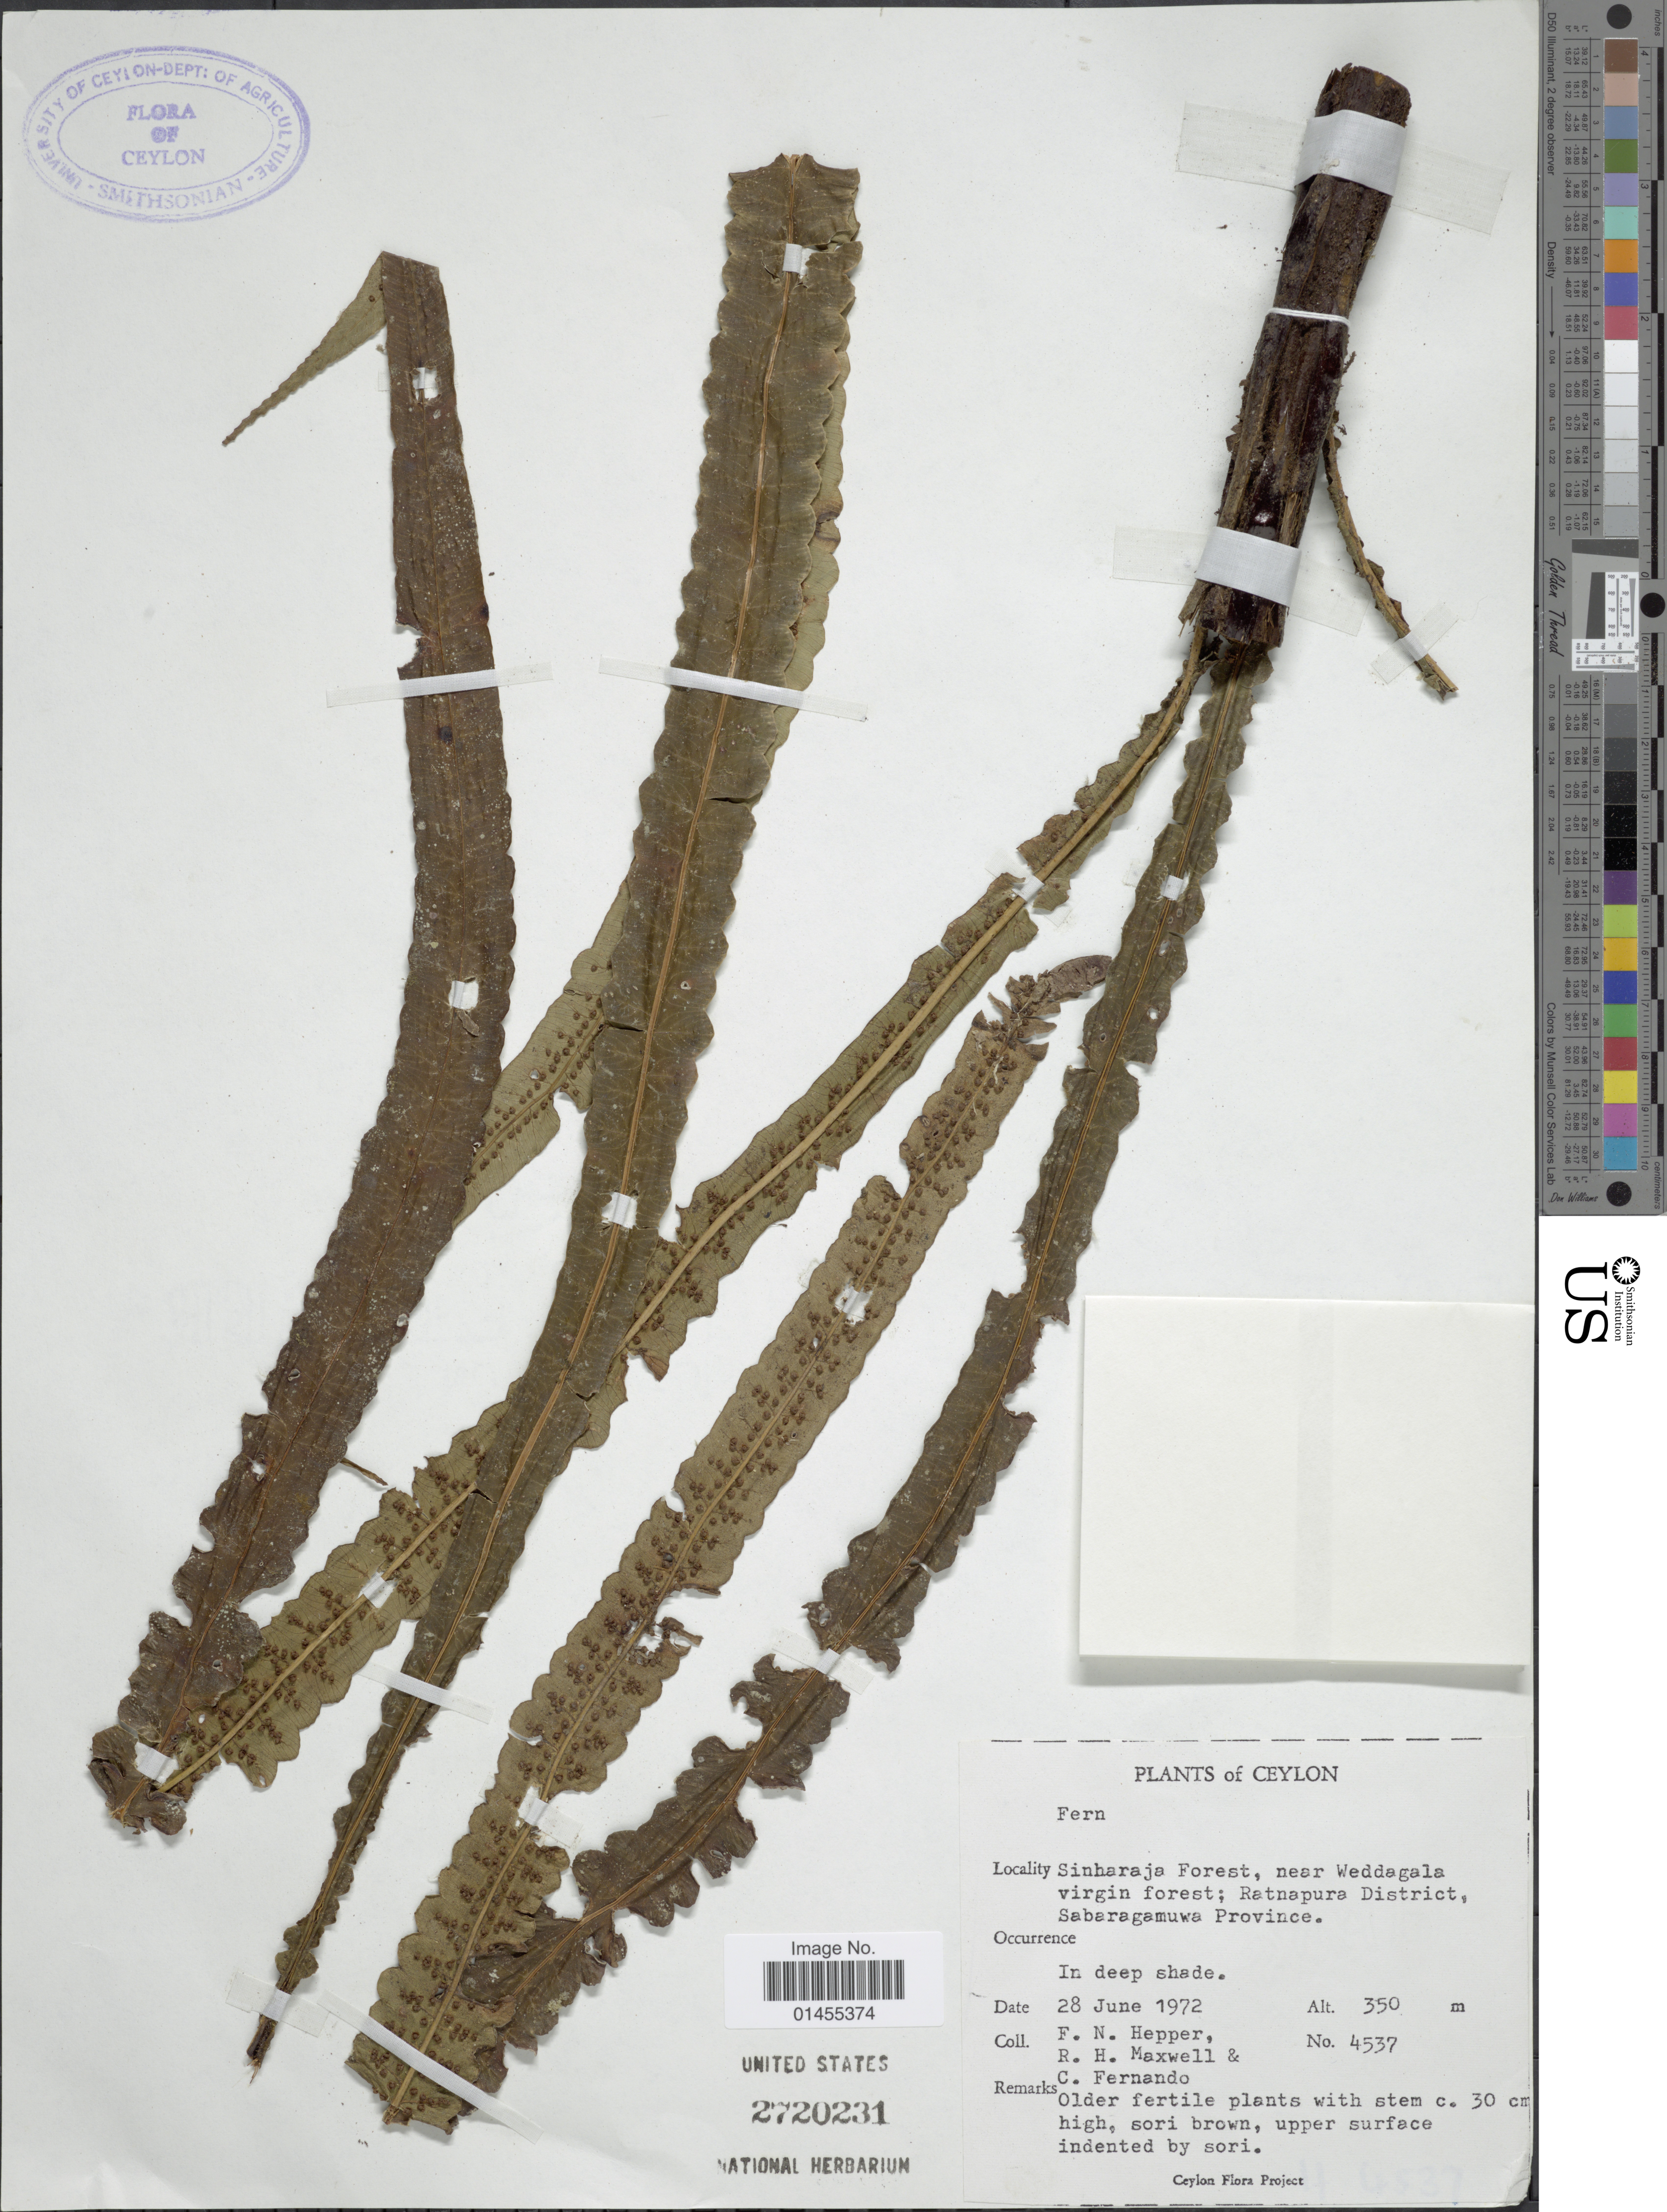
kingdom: Plantae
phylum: Tracheophyta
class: Polypodiopsida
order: Cyatheales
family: Cyatheaceae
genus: Alsophila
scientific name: Alsophila sinuata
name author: (Hook. & Grev.) R.M. Tryon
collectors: F. Hepper, R. Maxwell & C. Fernando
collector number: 4537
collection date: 1972-06-28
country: Sri Lanka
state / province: Sabaragamuwa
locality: Ceylon, Sinharaja Forest, near Weddagala virgin forest; Ratnapura District, Sabaragamuwa Province.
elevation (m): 350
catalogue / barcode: US 2720231